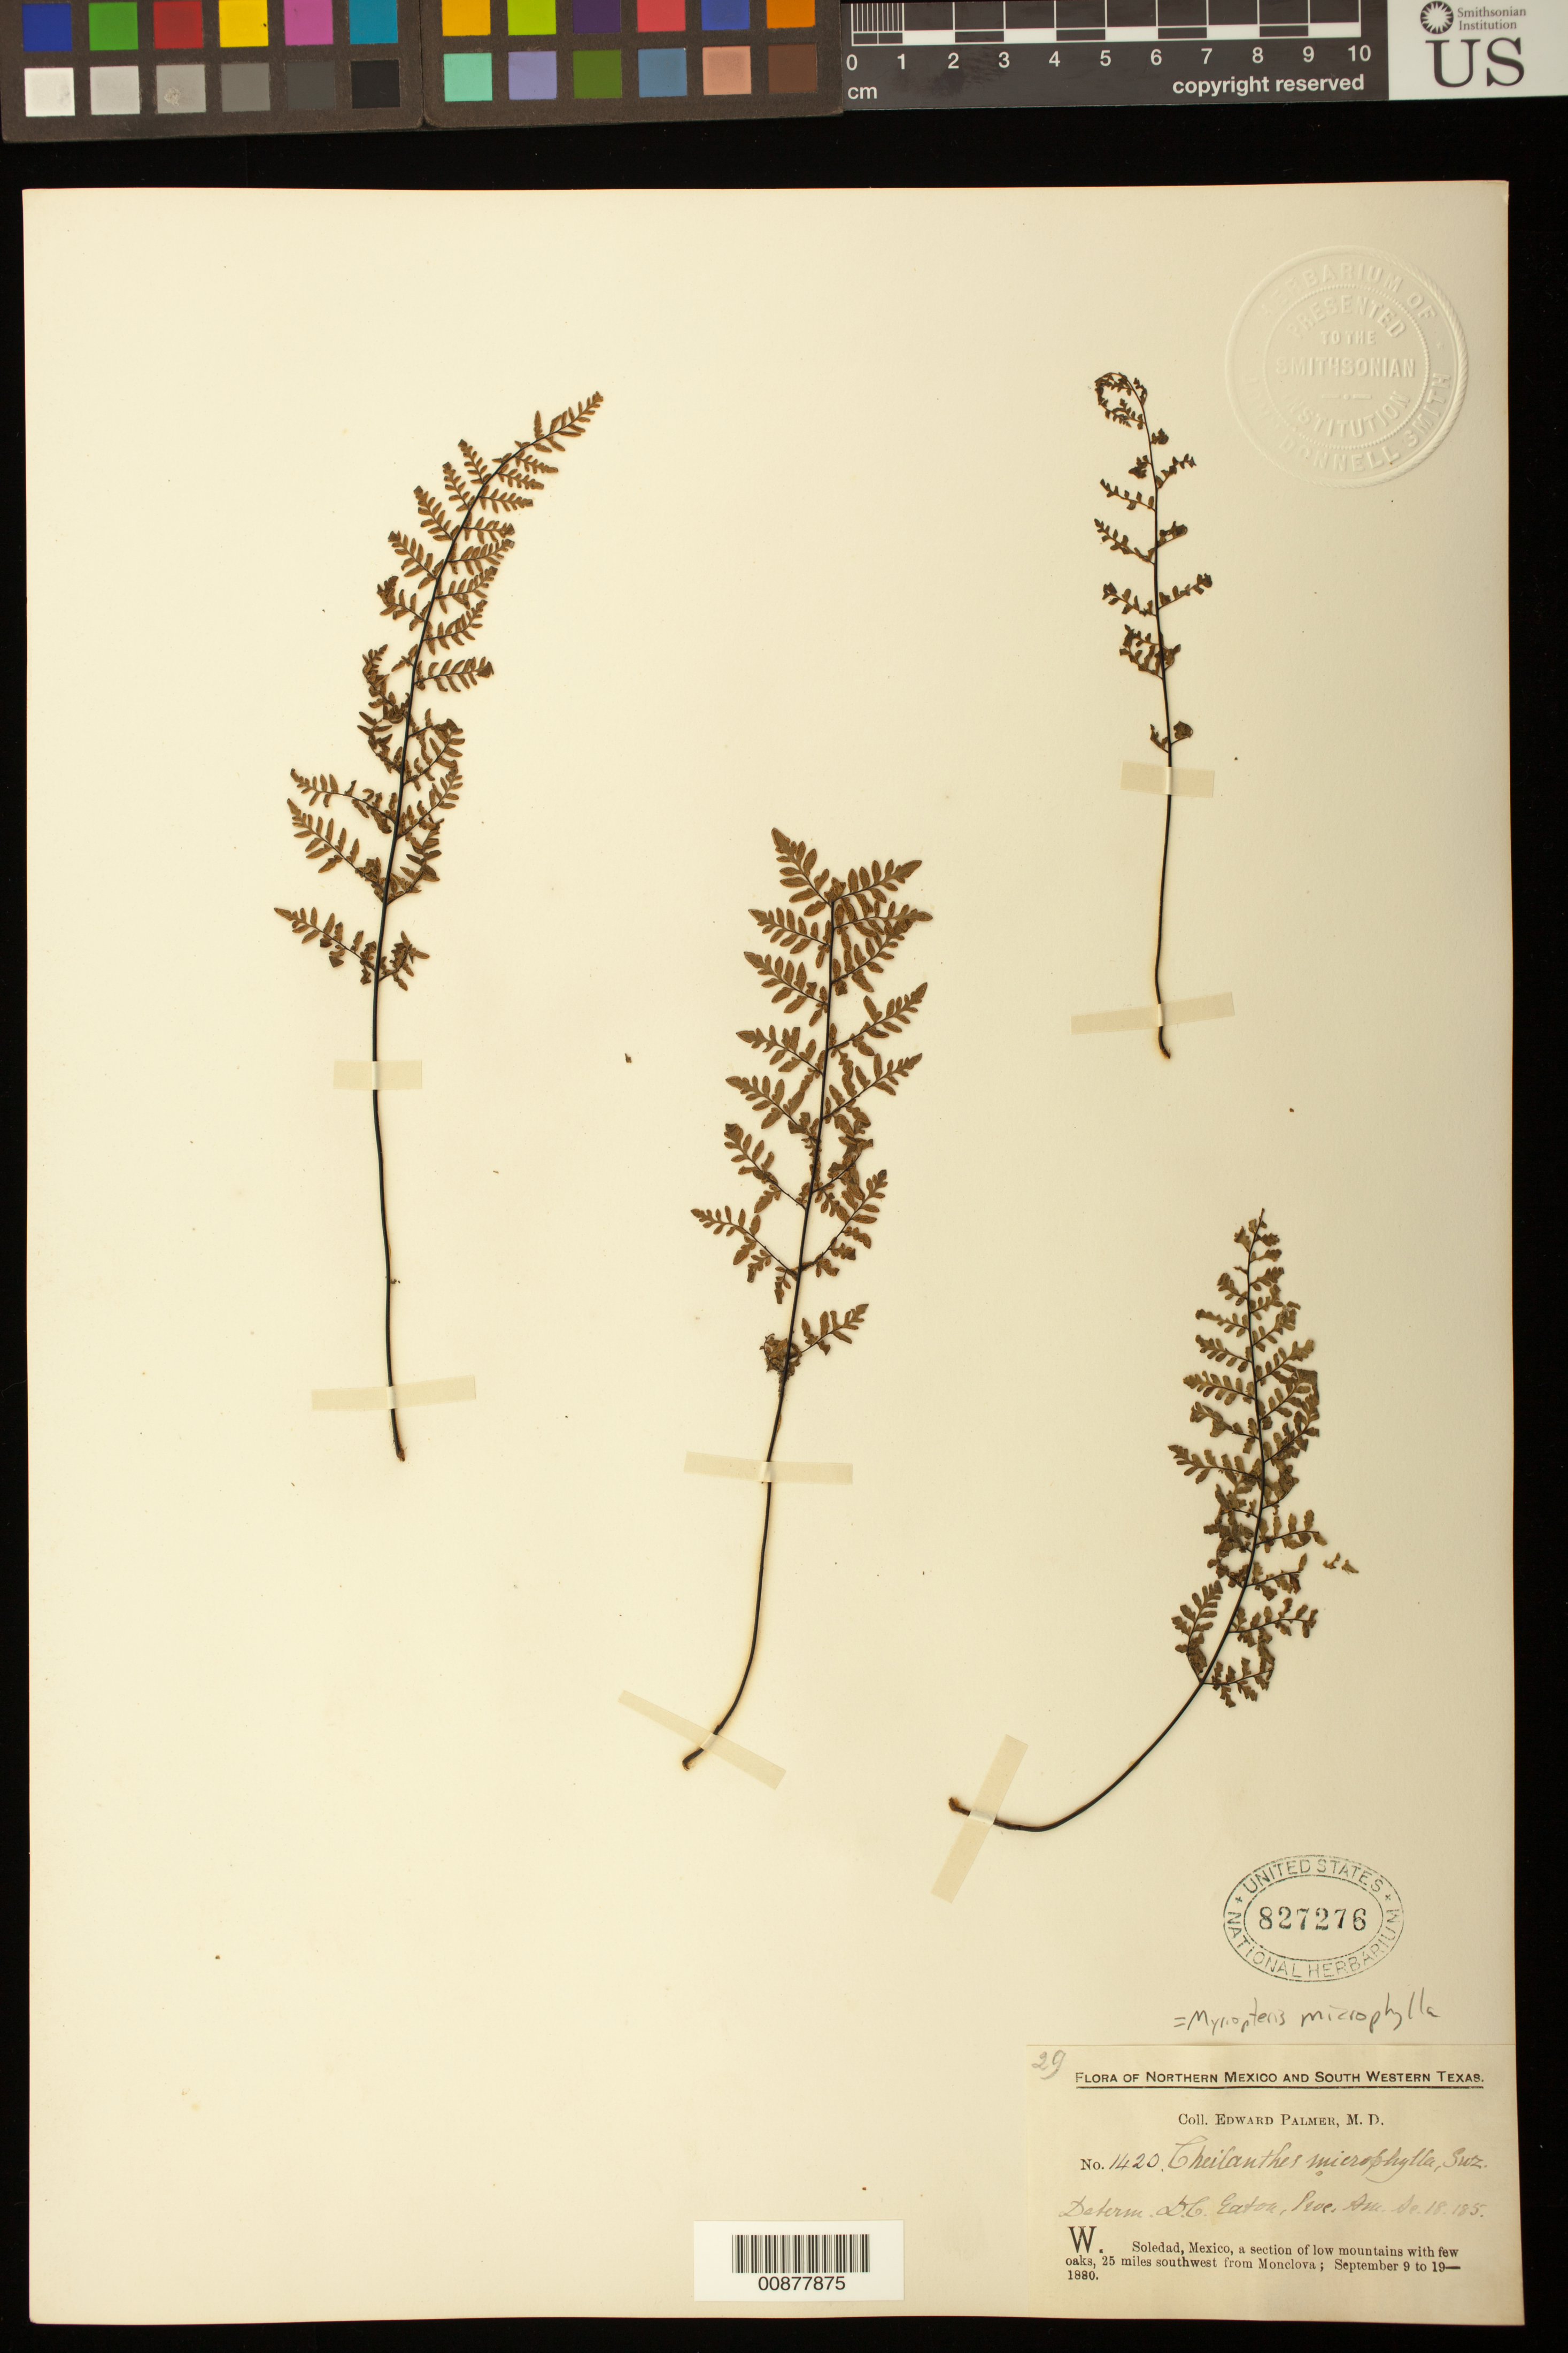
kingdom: Plantae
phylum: Tracheophyta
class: Polypodiopsida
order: Polypodiales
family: Pteridaceae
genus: Myriopteris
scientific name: Myriopteris microphylla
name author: (Sw.) Grusz & Windham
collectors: E. Palmer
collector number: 1420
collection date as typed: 09 Sep 1880 to 19 Sep 1880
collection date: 1880-09-09/1880-09-19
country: Mexico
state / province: Coahuila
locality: W. Soledad, a section of low mountains, 25 miles southwest from Monclova, Coahuila.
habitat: A section of low mountains with few oaks.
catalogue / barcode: US 827276